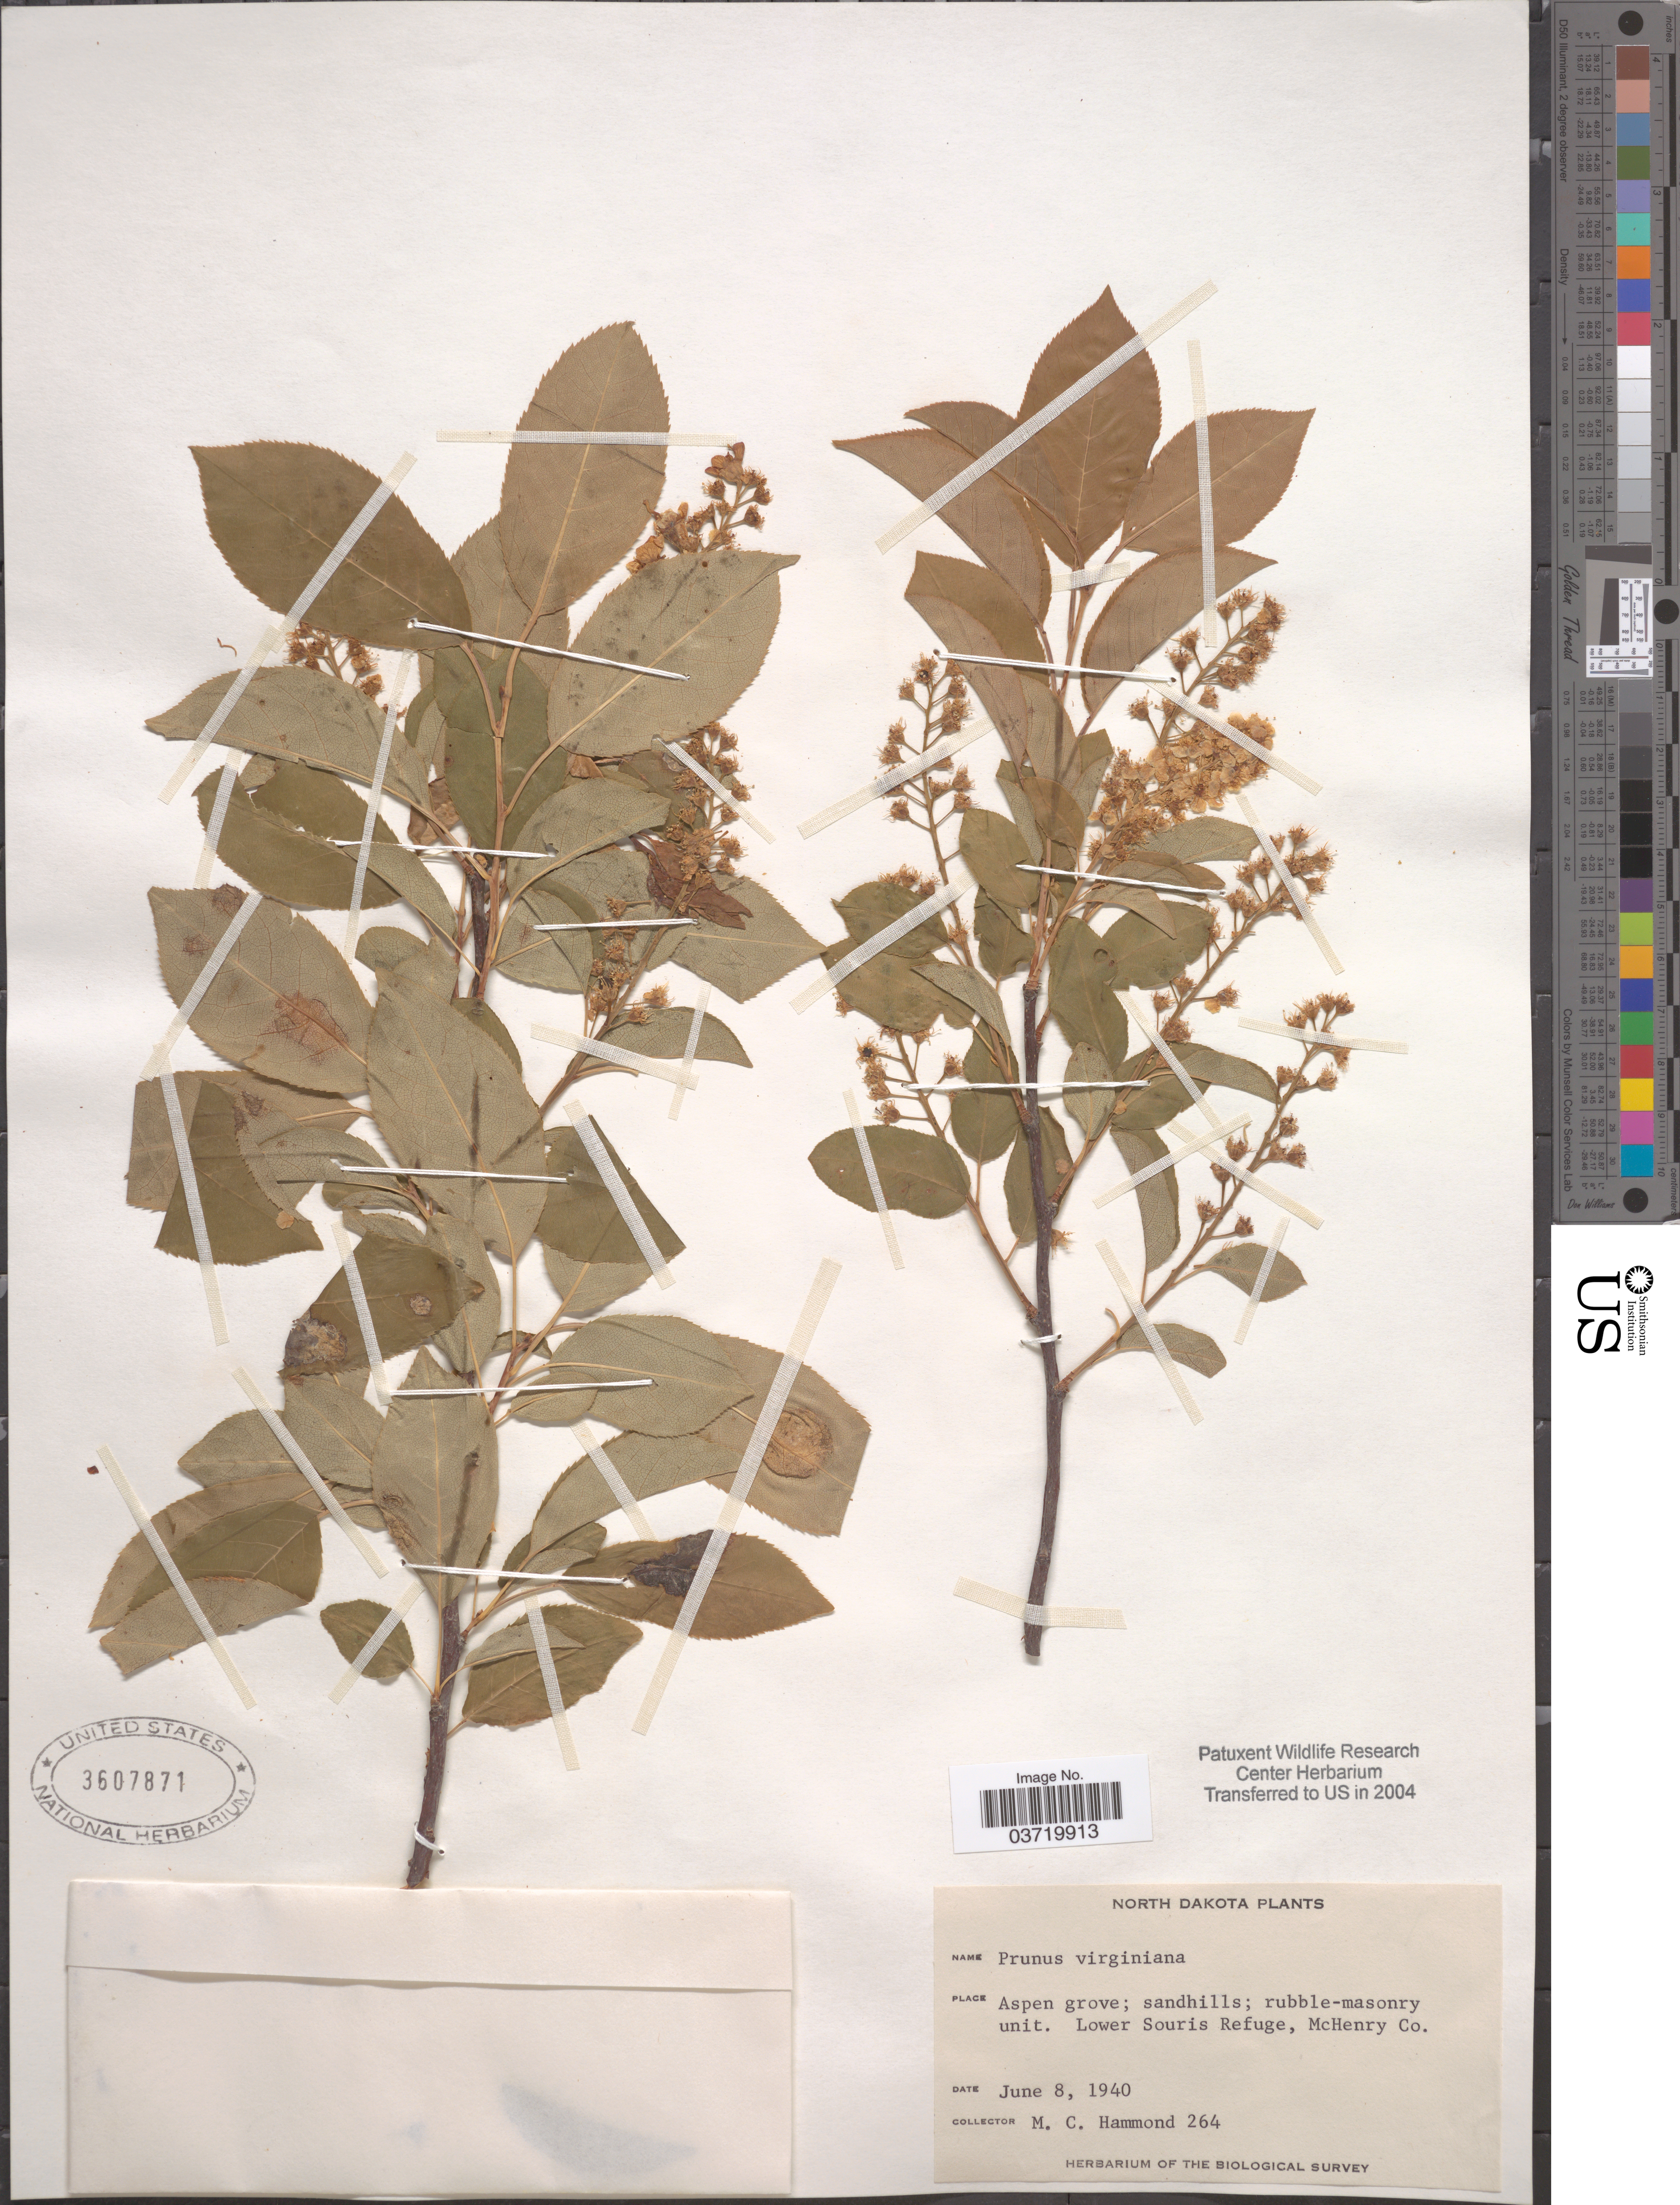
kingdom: Plantae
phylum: Tracheophyta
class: Magnoliopsida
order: Rosales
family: Rosaceae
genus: Prunus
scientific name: Prunus virginiana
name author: L.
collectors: M. Hammond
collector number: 264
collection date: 1940-06-08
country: United States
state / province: North Dakota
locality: Lower Souris Refuge, McHenry Co.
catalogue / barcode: US 3607871